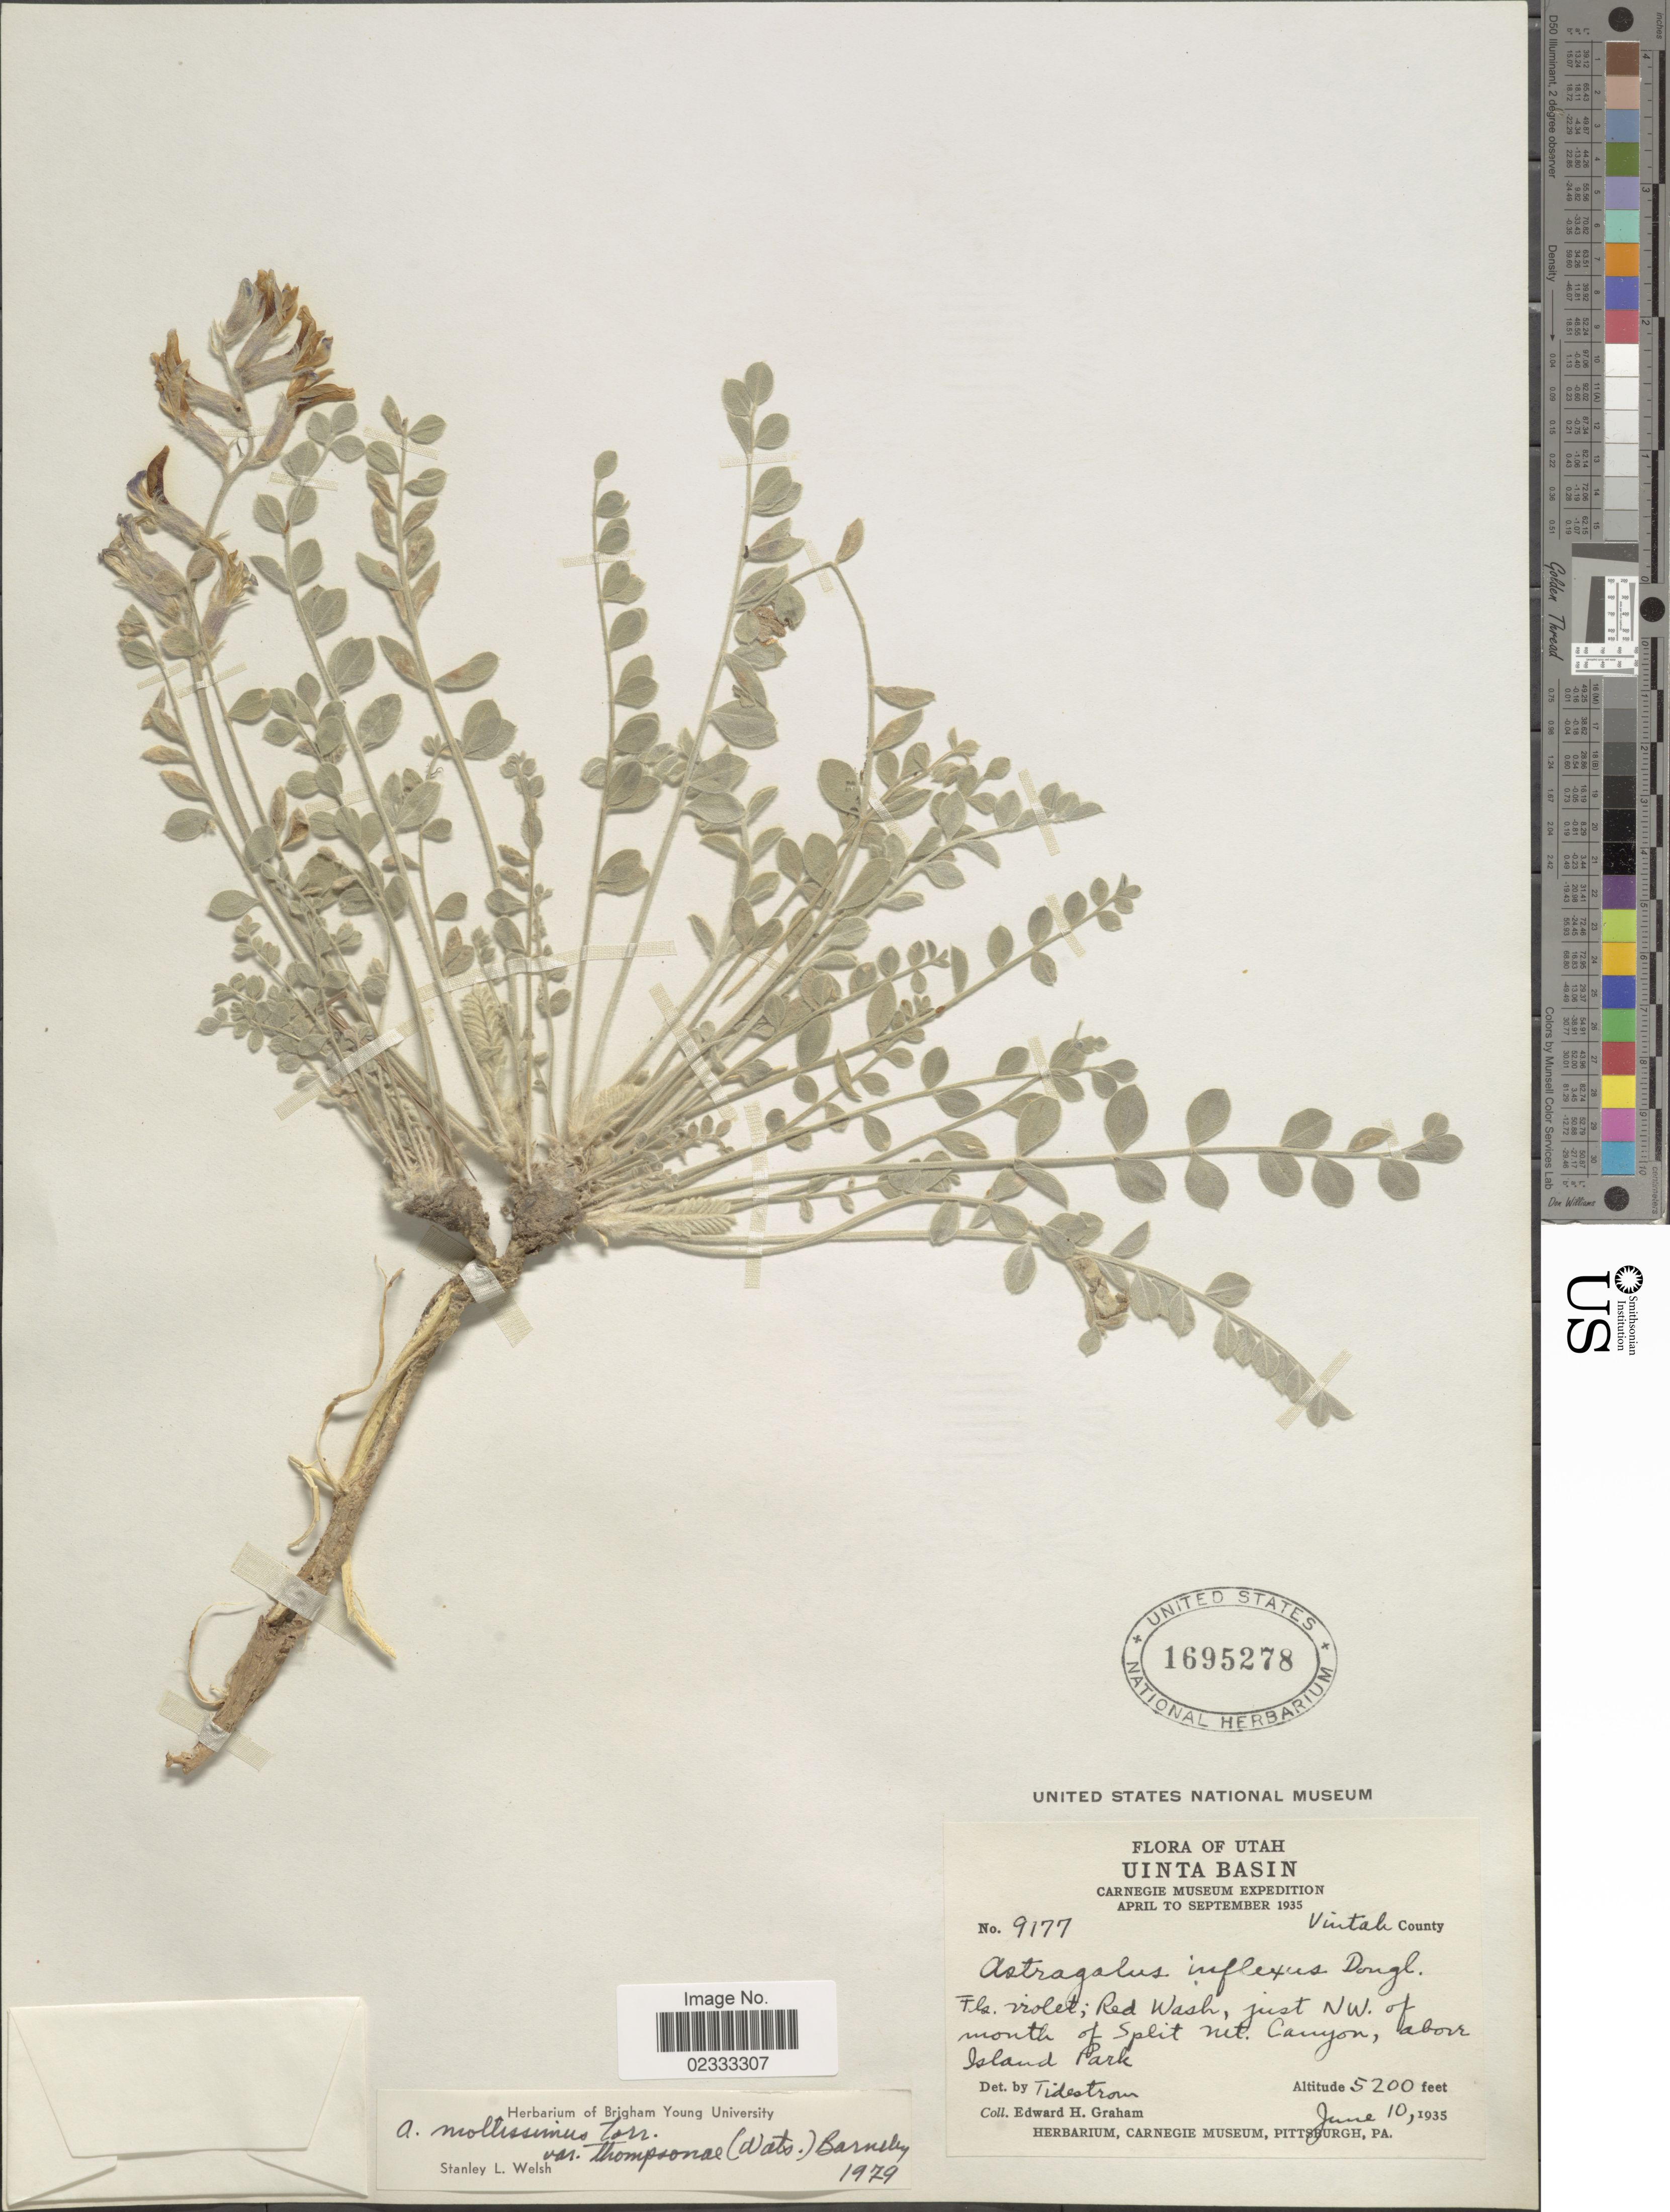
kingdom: Plantae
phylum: Tracheophyta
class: Magnoliopsida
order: Fabales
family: Fabaceae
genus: Astragalus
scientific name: Astragalus mollissimus var. thompsoniae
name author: (S. Watson) Barneby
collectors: E. H. Graham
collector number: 9177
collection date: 1935-06-10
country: United States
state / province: Utah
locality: Uinta Basin, Uintah County, just NW of mouth of Split Mt. Canyon, above Island Park.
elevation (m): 1585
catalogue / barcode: US 1695278